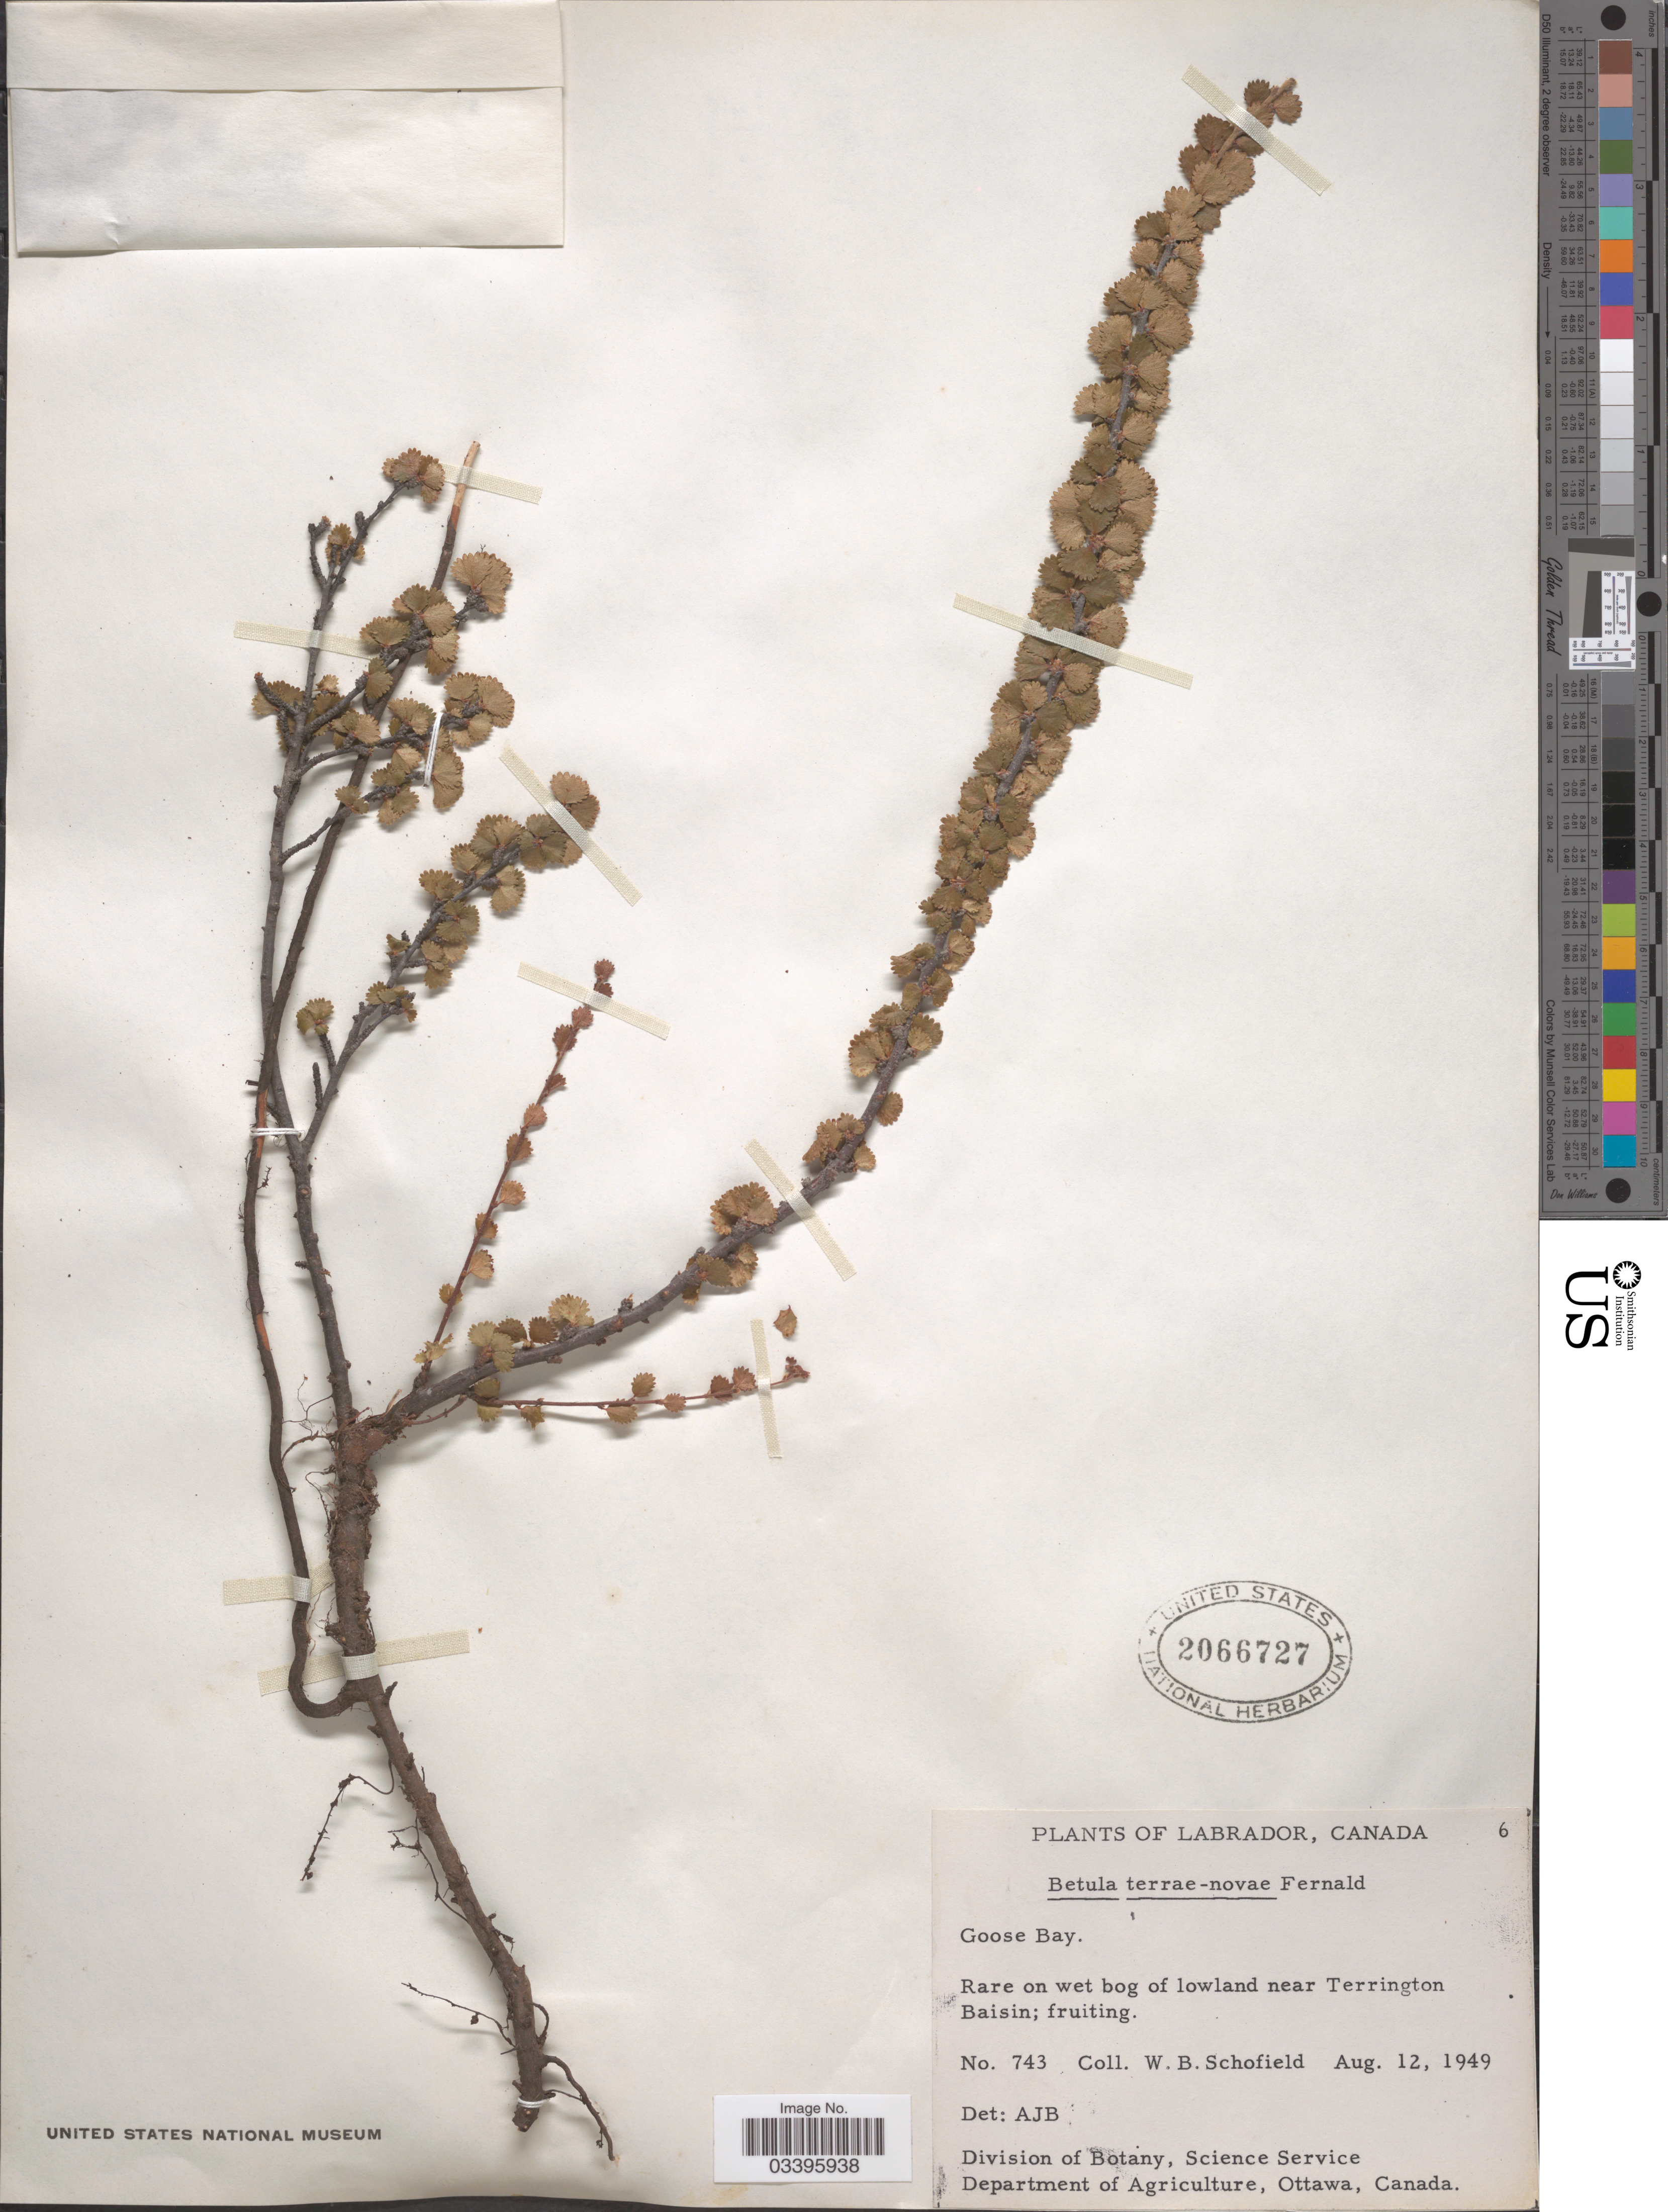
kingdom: Plantae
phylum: Tracheophyta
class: Magnoliopsida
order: Fagales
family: Betulaceae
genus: Betula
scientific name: Betula michauxii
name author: Spach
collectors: W. Schofield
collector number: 743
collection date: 1949-08-12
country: Canada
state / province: Newfoundland and Labrador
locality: Labrador. Goose Bay. Rare on wet bog of lowland near Terrington Baisin.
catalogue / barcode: US 2066727